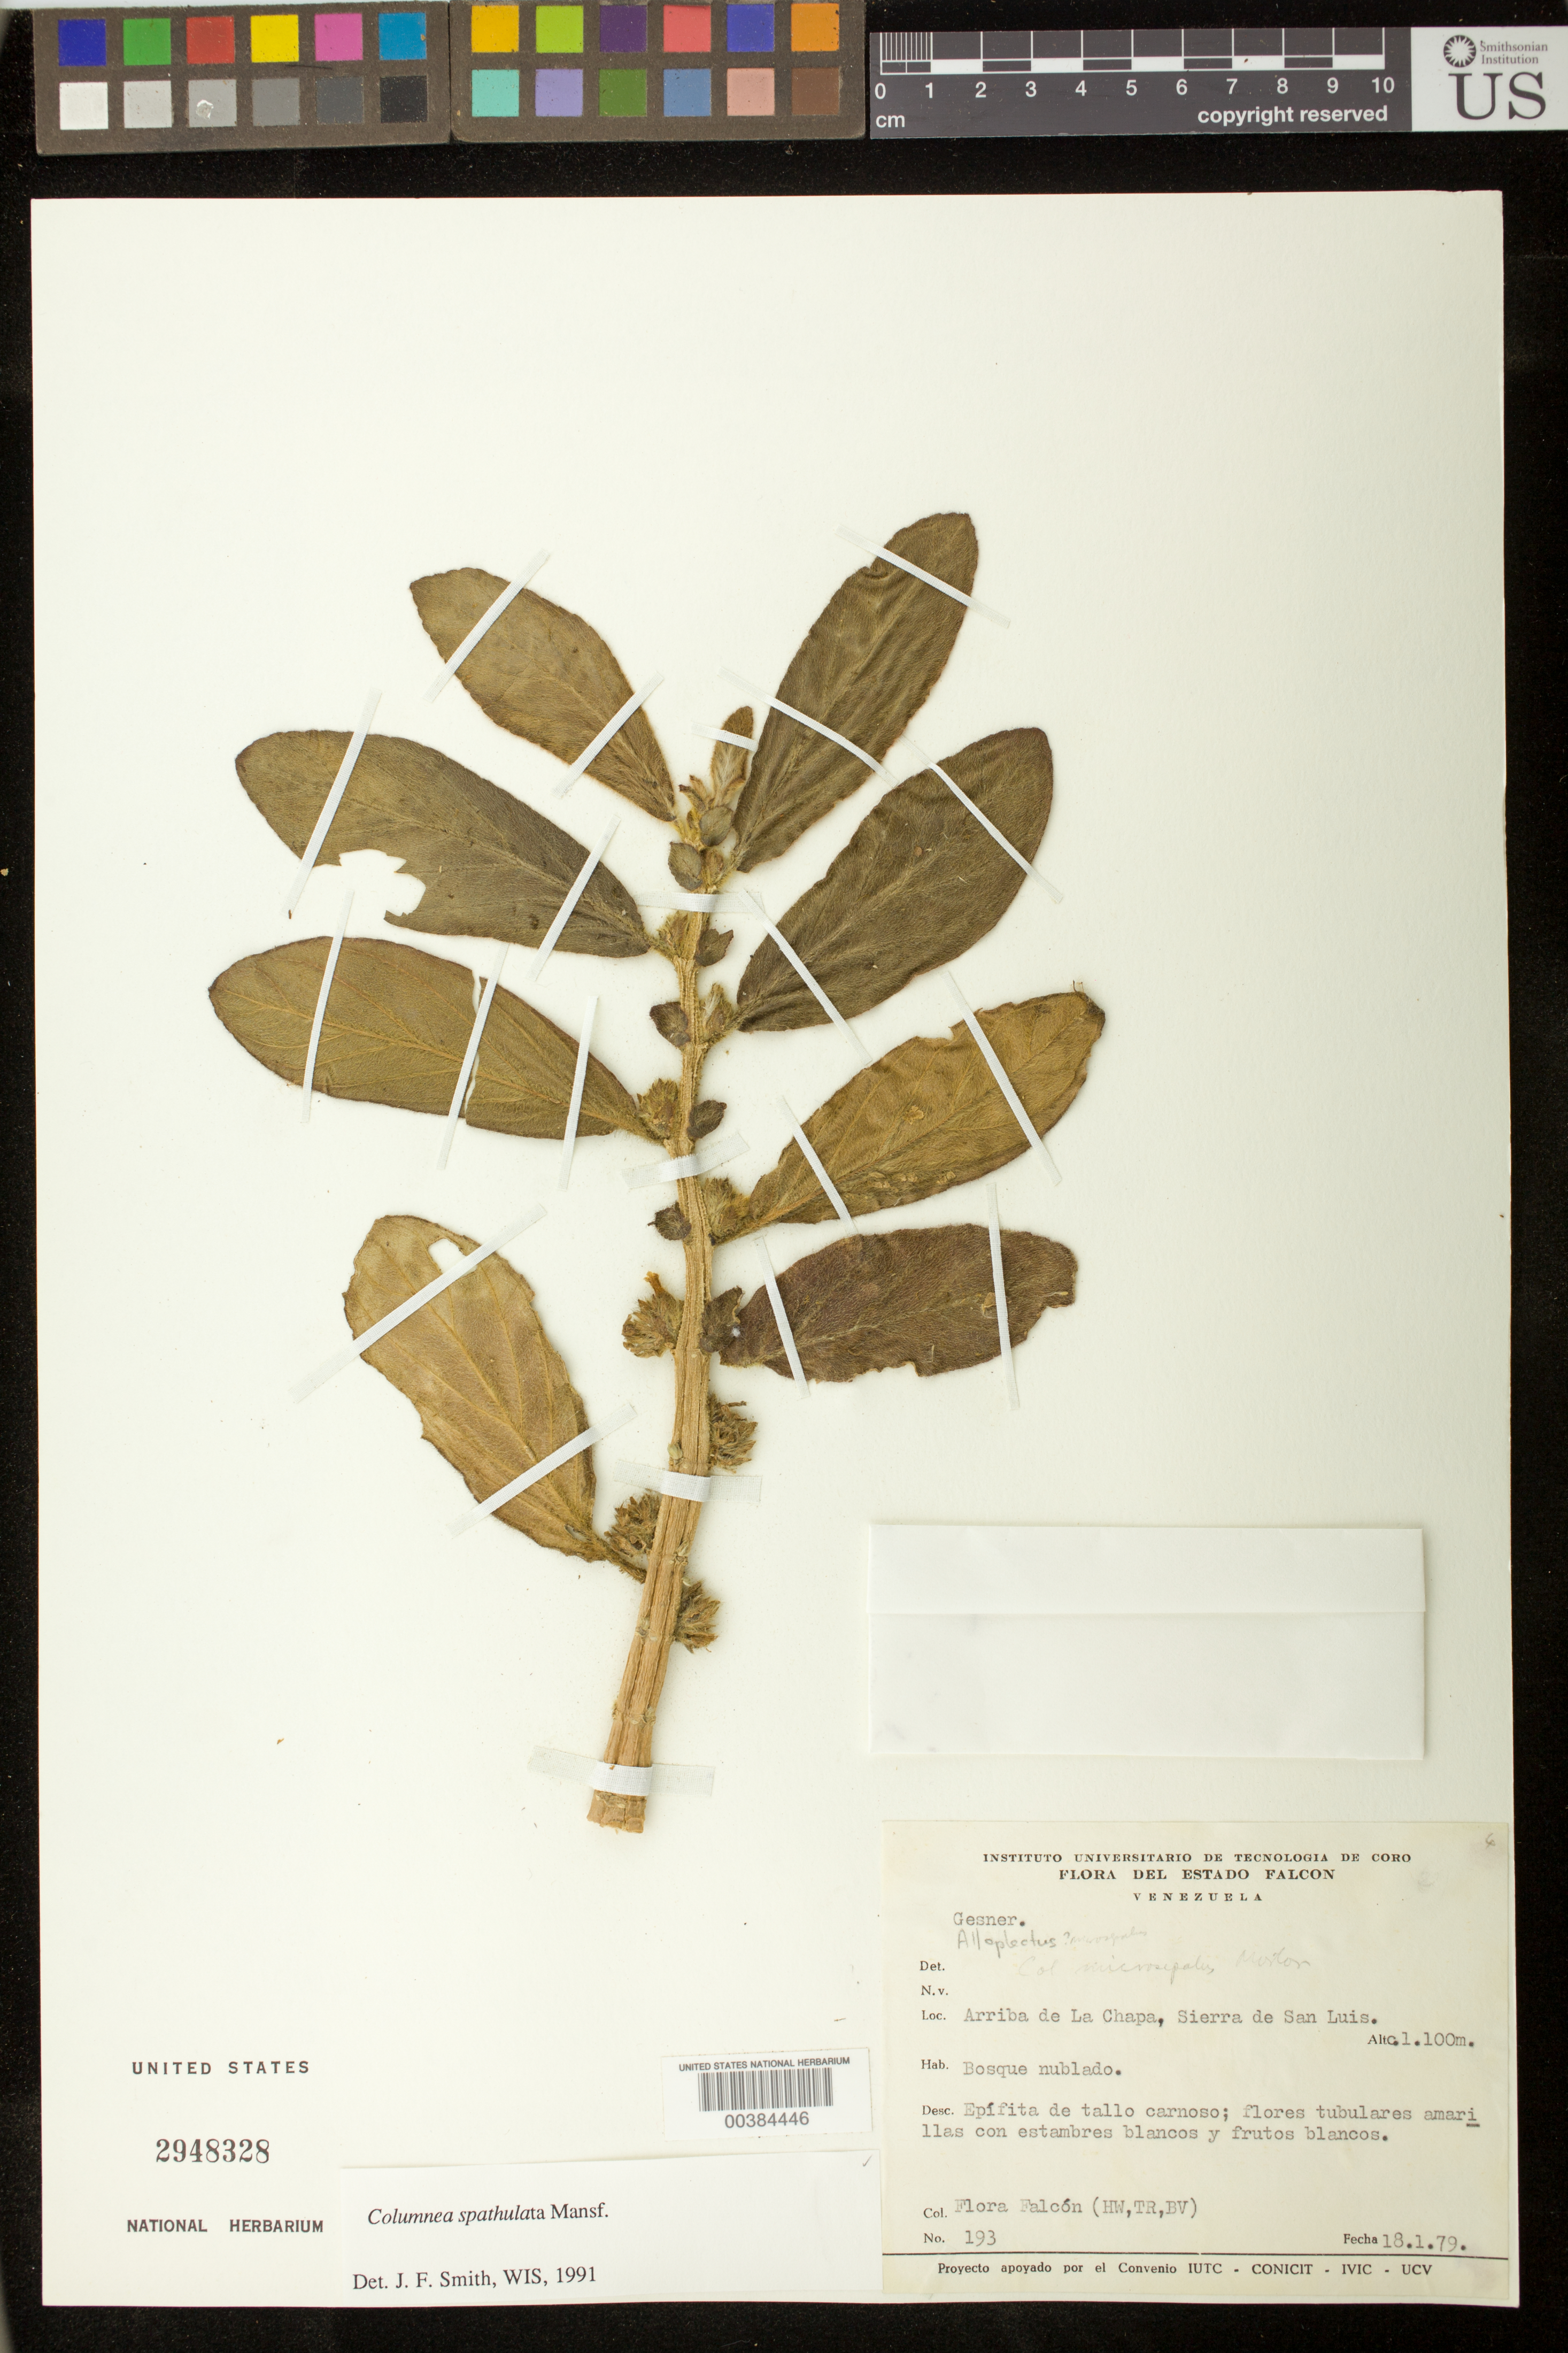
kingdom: Plantae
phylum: Tracheophyta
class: Magnoliopsida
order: Lamiales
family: Gesneriaceae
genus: Columnea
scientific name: Columnea spathulata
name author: Mansf.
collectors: Flora Falcón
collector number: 193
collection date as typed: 18 Jan 1979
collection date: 1979-01-18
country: Venezuela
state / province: Falcón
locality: Arriba de La Chapa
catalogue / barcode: US 2948328